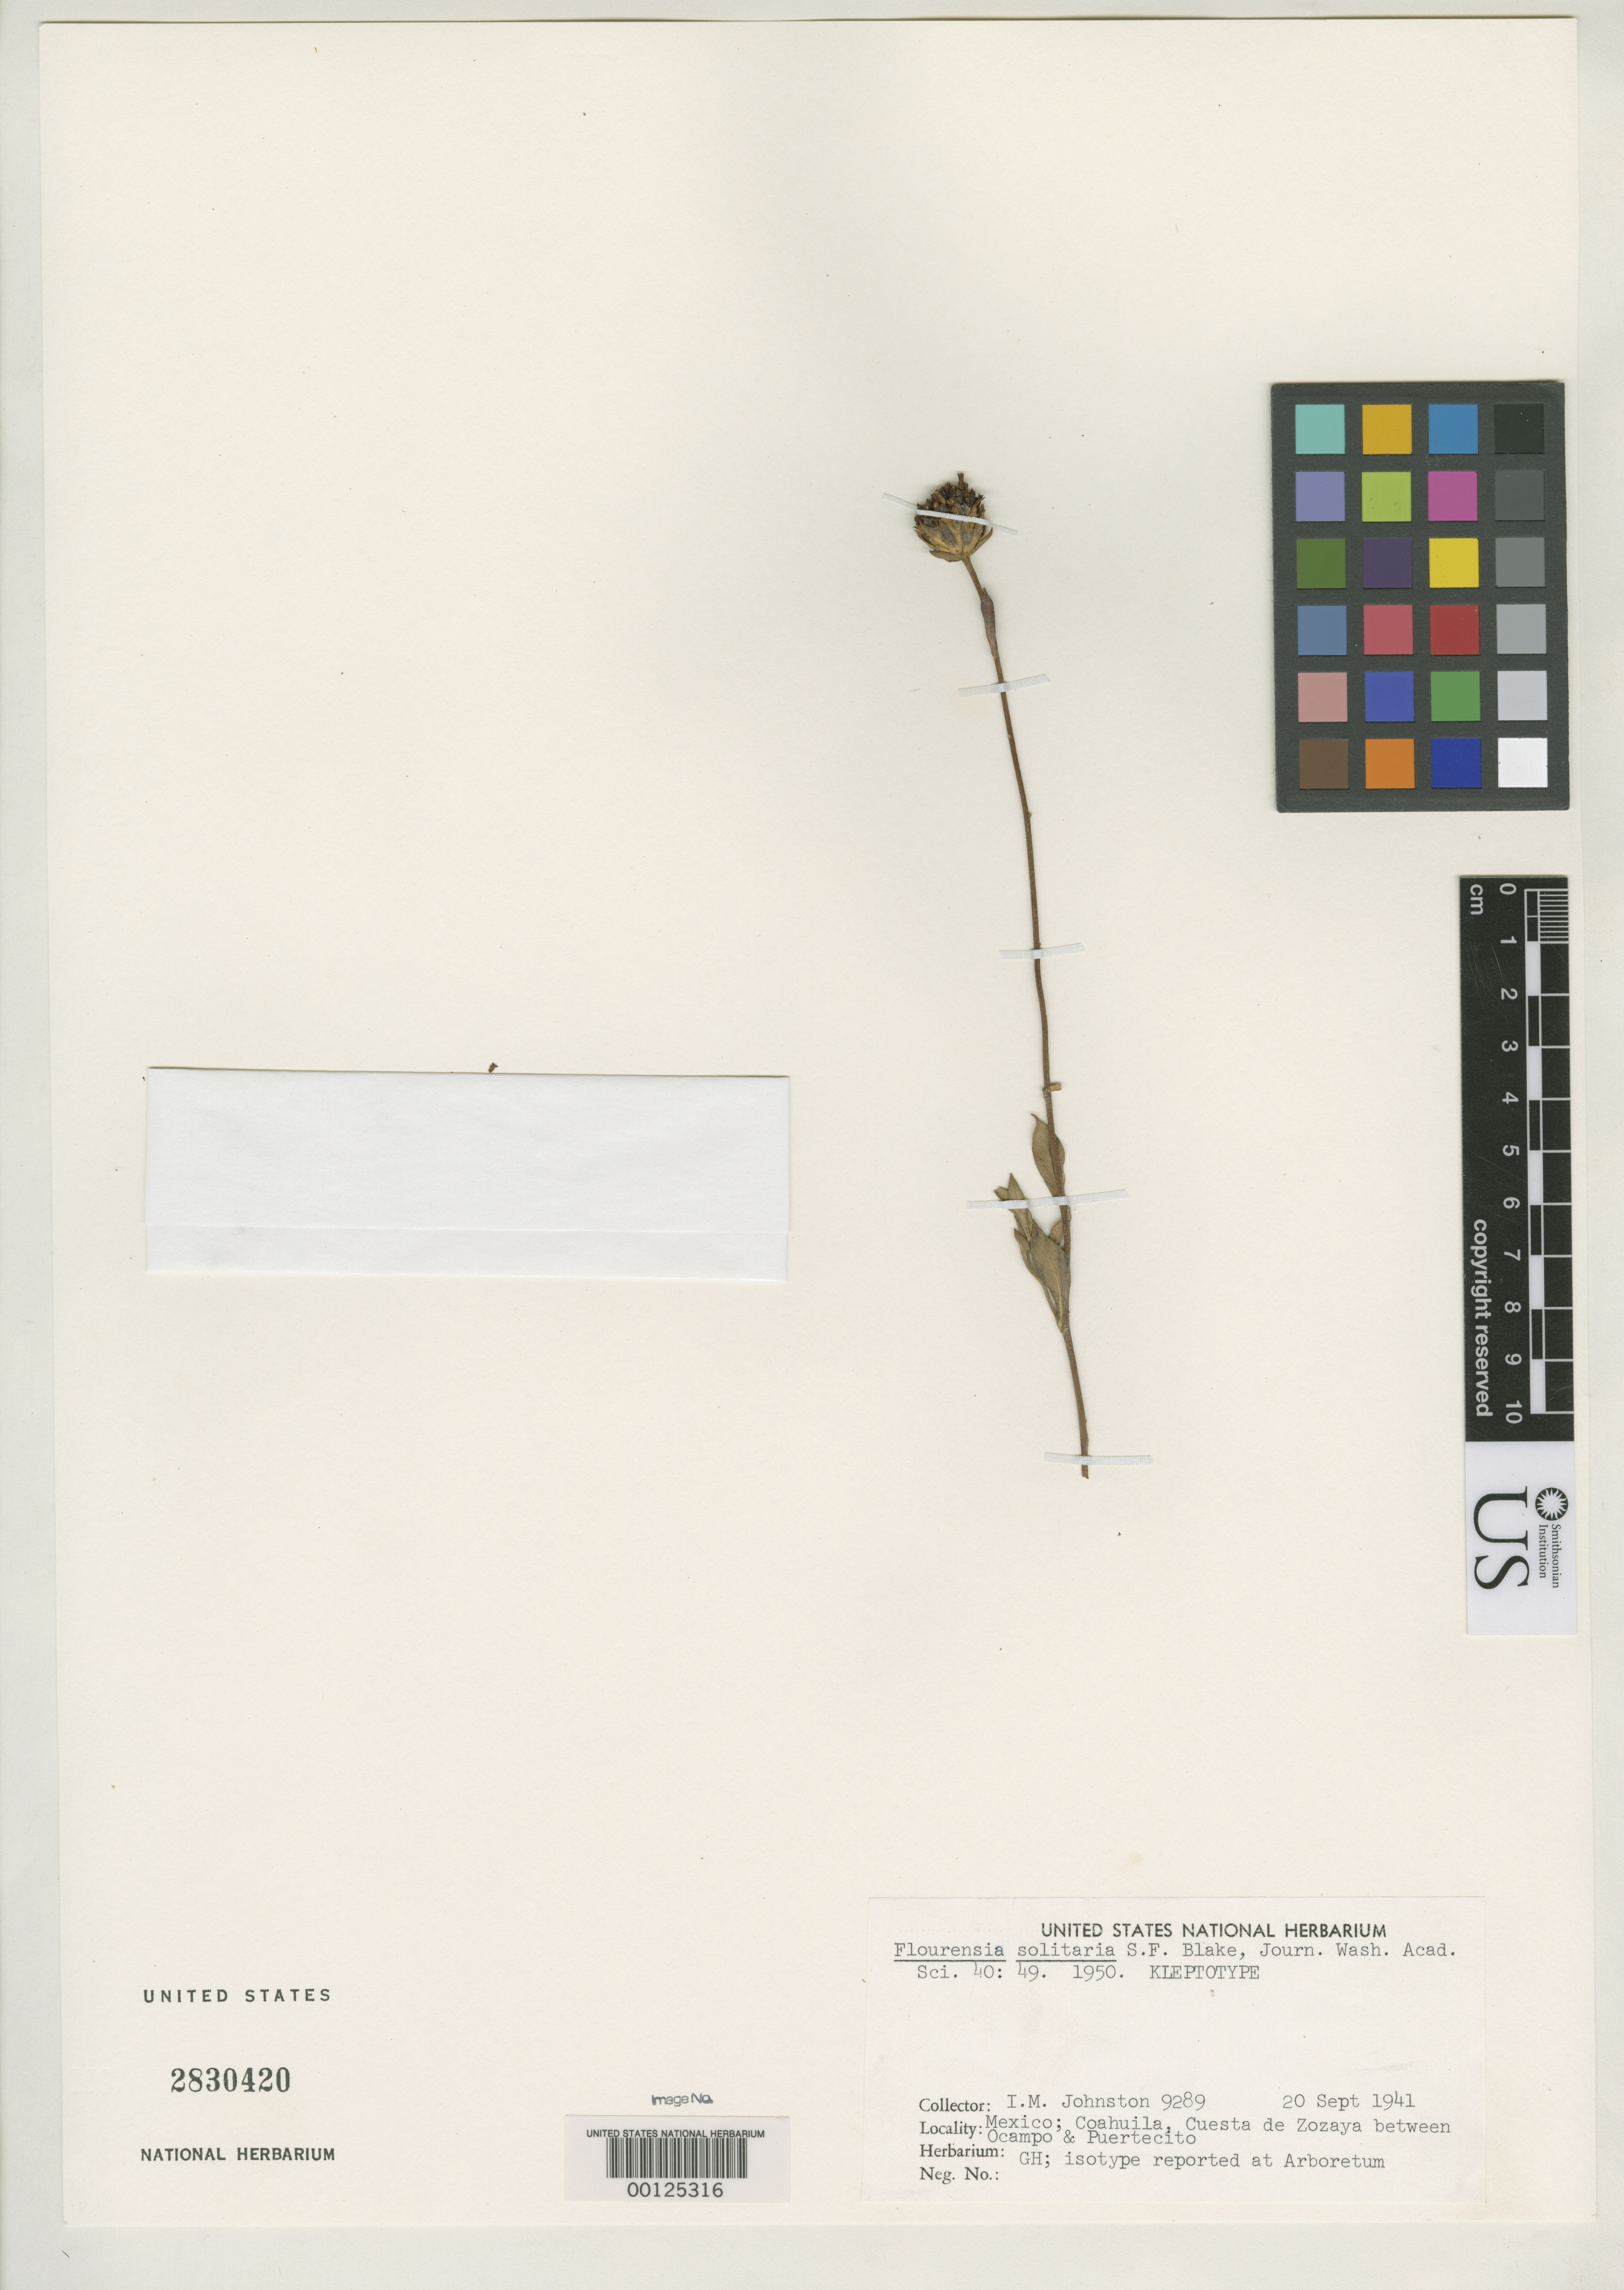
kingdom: Plantae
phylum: Tracheophyta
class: Magnoliopsida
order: Asterales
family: Asteraceae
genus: Flourensia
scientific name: Flourensia solitaria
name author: S.F. Blake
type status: Type Fragment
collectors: I.M. Johnston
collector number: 9289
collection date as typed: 20 Sep 1941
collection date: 1941-09-20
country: Mexico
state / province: Coahuila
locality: Cuesta de Zozaya, between Ocampo & Puertecito via Cuesta de Zozaya.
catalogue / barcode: US 2830420